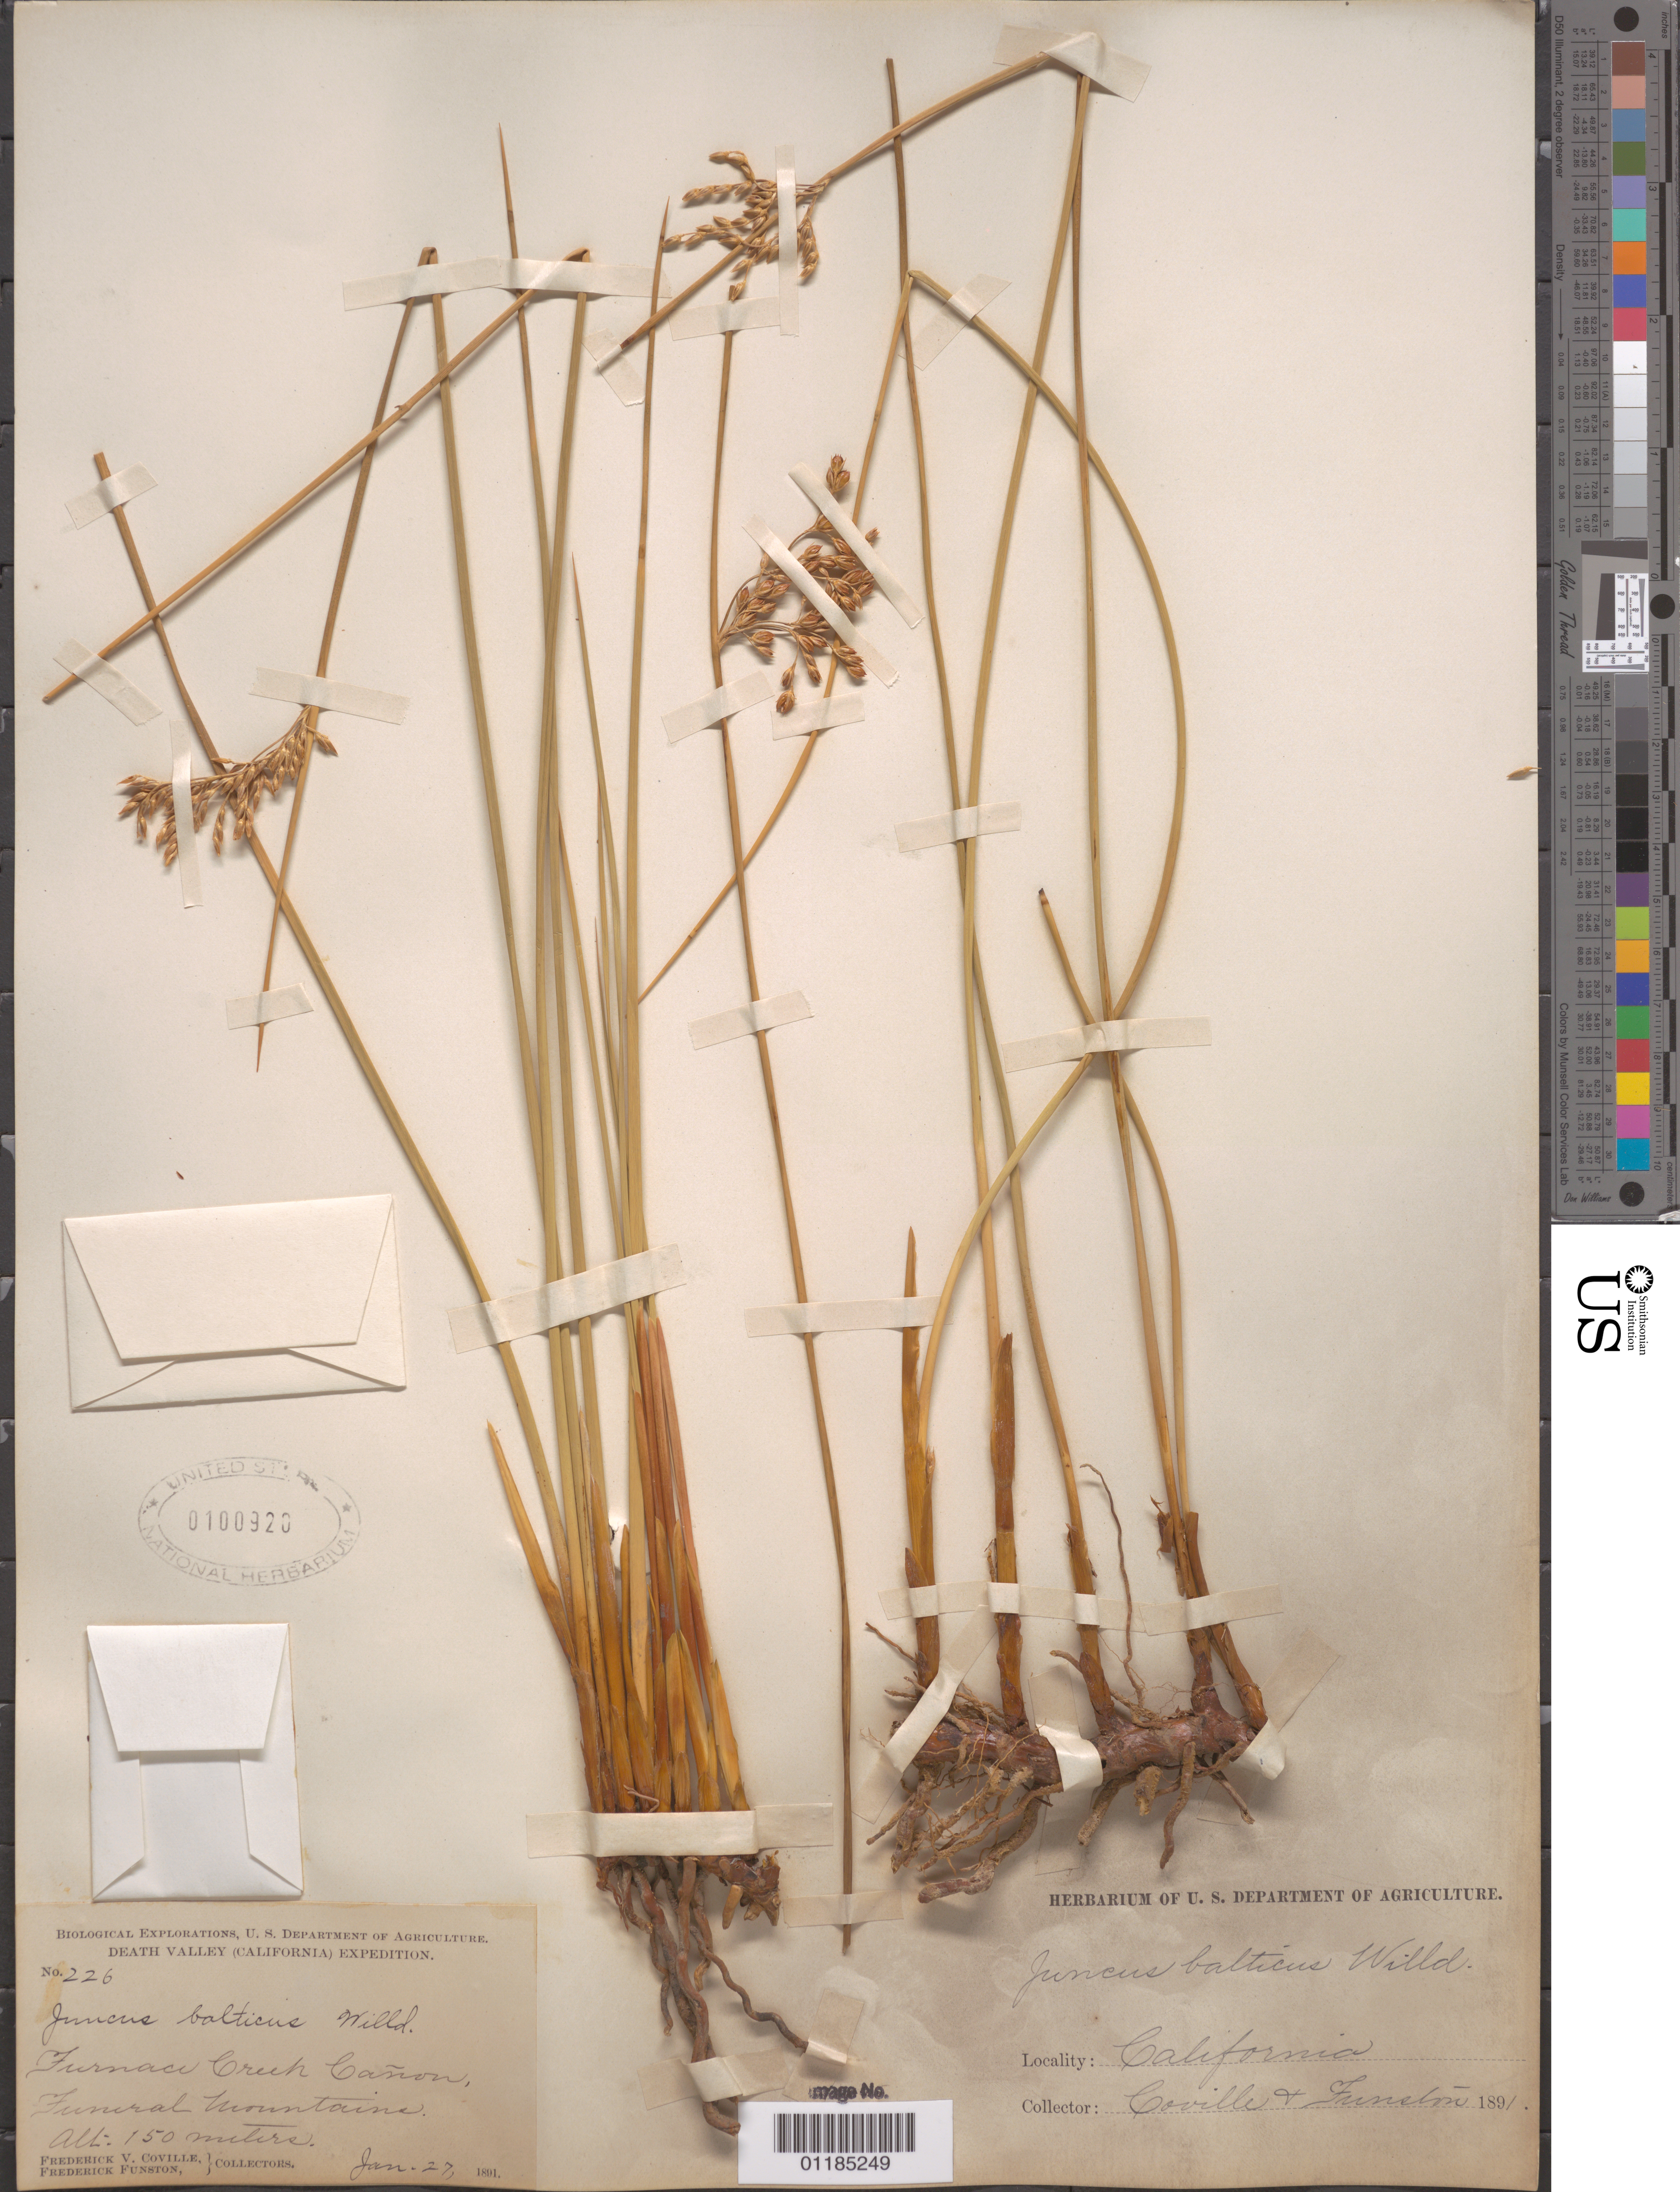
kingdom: Plantae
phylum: Tracheophyta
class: Liliopsida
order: Poales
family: Juncaceae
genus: Juncus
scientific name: Juncus balticus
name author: Willd.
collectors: F. V. Coville & F. Funston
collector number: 226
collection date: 1891-01-27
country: United States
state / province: California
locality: Furnace Creek Canyon, Funeral Moutains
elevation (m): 150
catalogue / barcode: US 100920